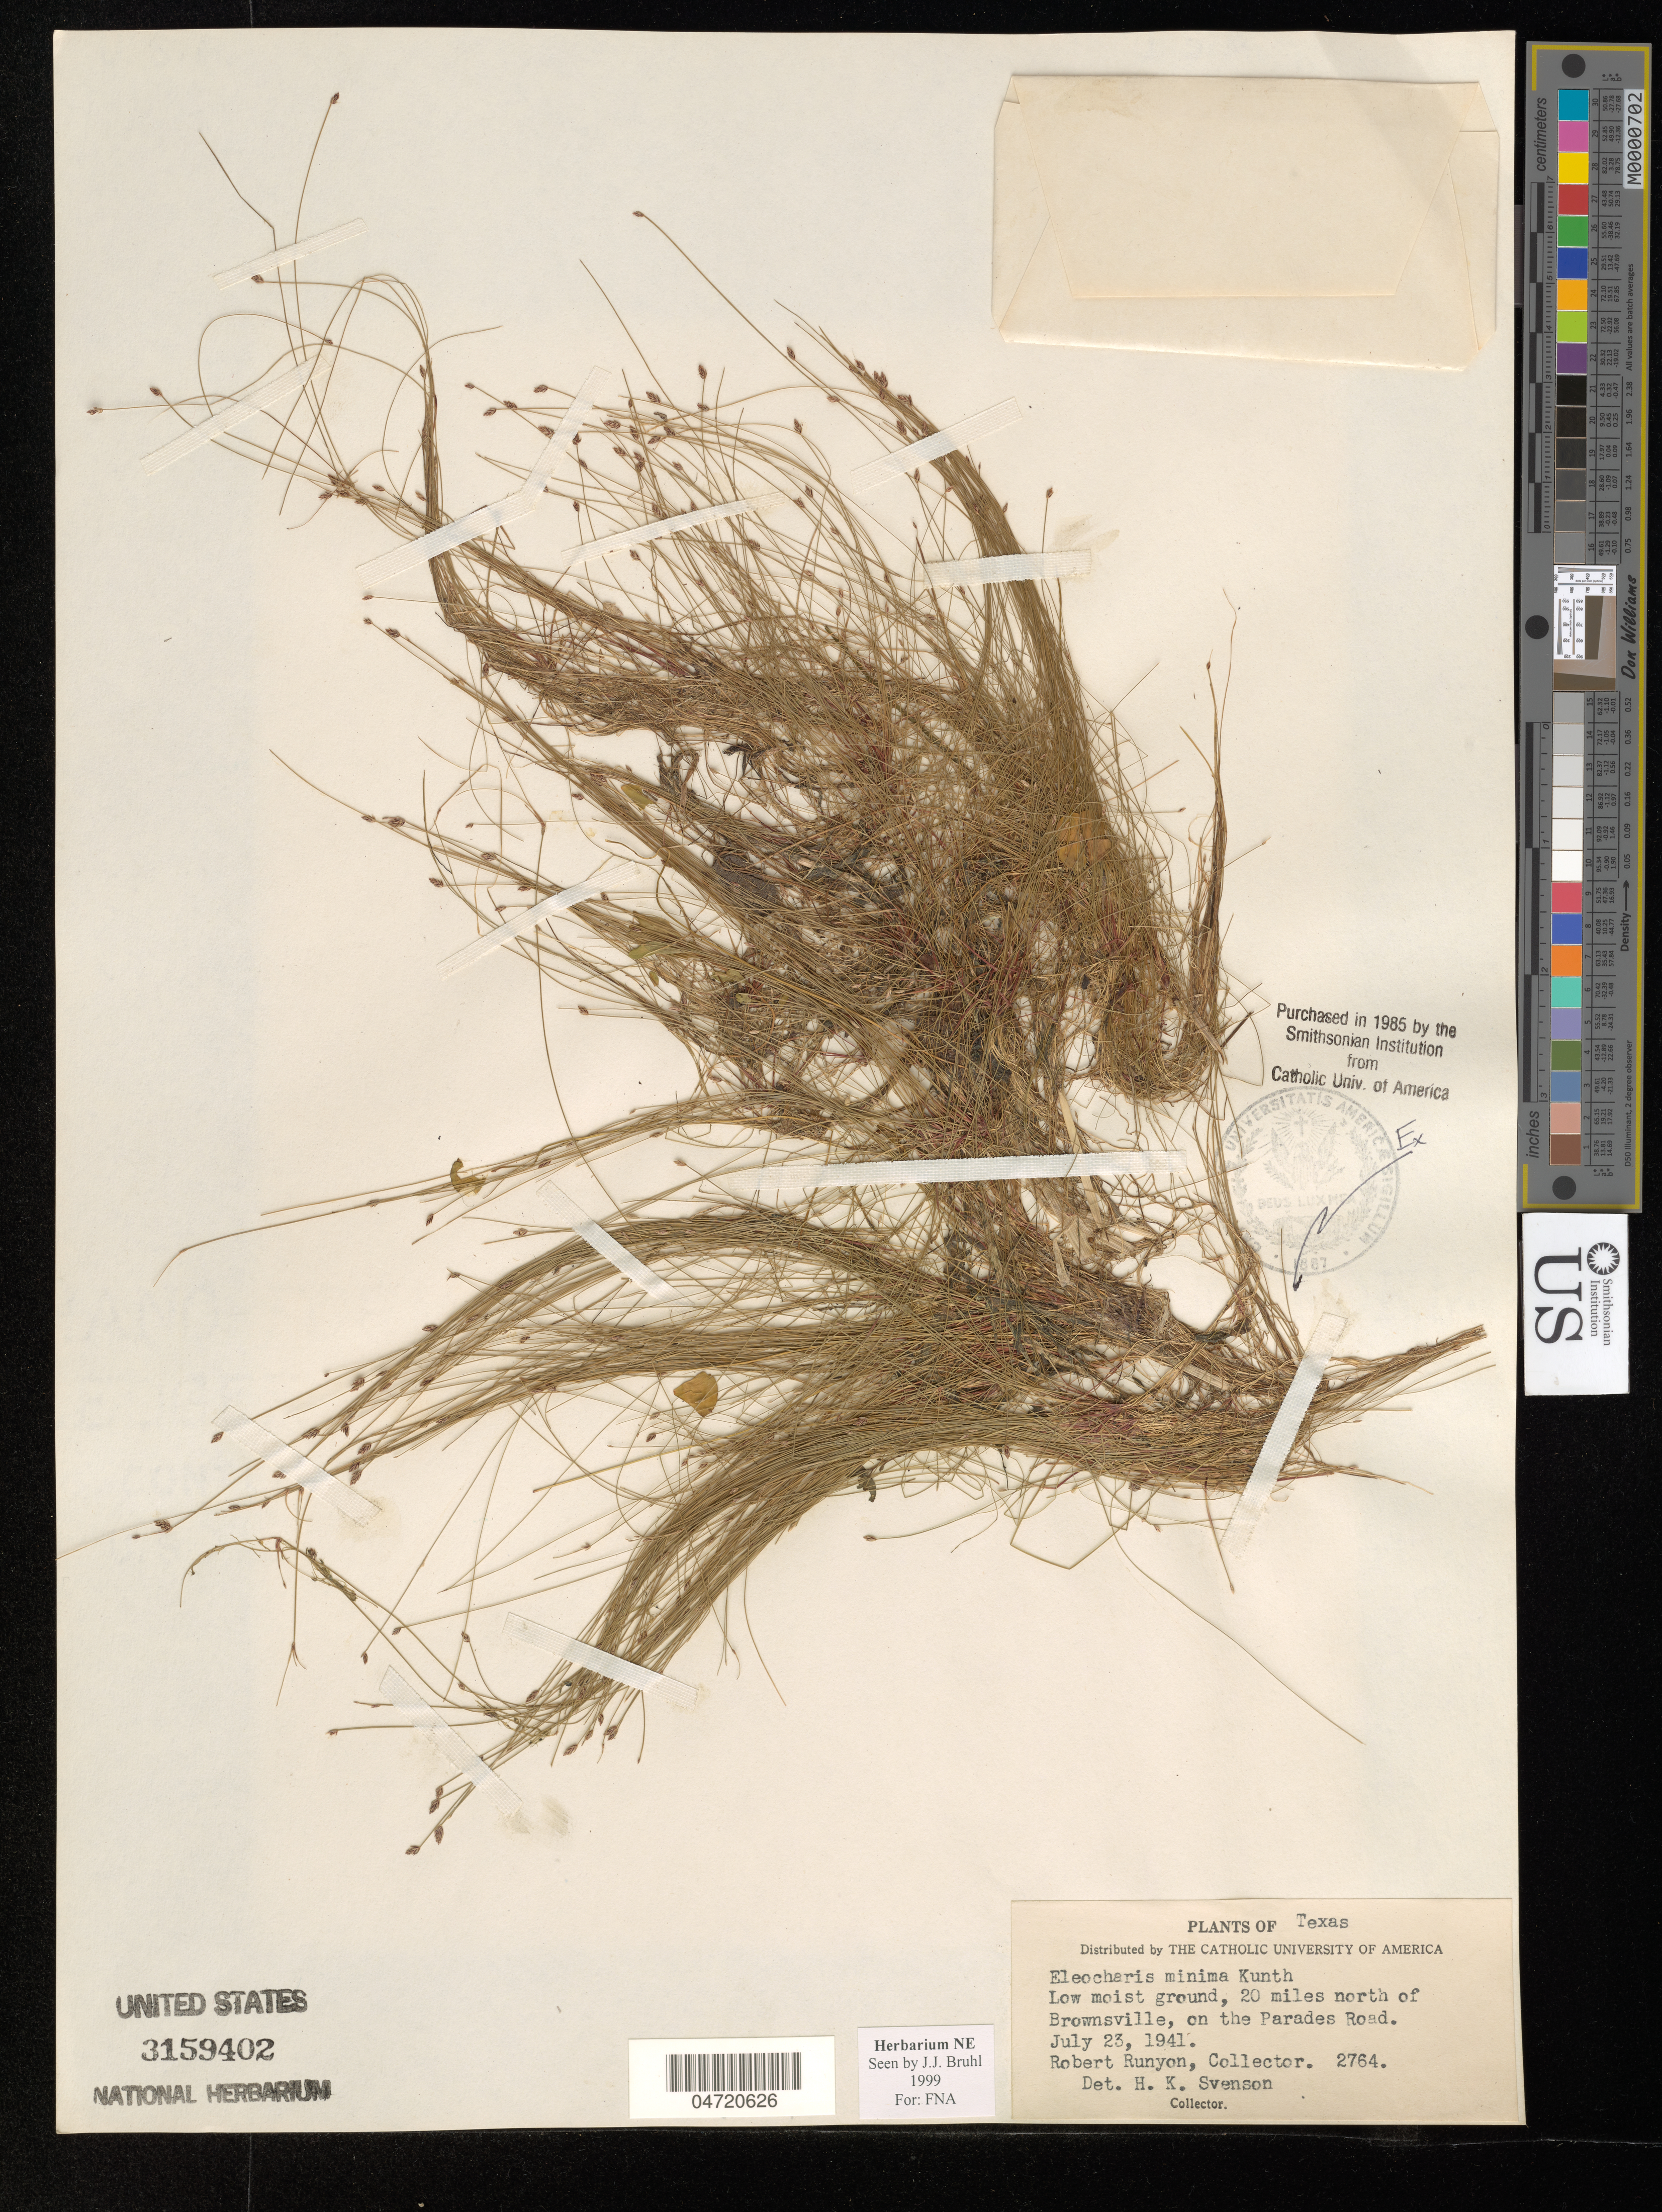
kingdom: Plantae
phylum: Tracheophyta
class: Liliopsida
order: Poales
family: Cyperaceae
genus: Eleocharis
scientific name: Eleocharis minima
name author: Kunth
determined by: Ward, Scott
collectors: R. Runyon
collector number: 2764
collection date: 1941-07-23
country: United States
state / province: Texas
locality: The Lower Rio Grande. 20 miles North of Brownsville on the Paredes road.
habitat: Low moist ground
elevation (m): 10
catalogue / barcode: US 3159402